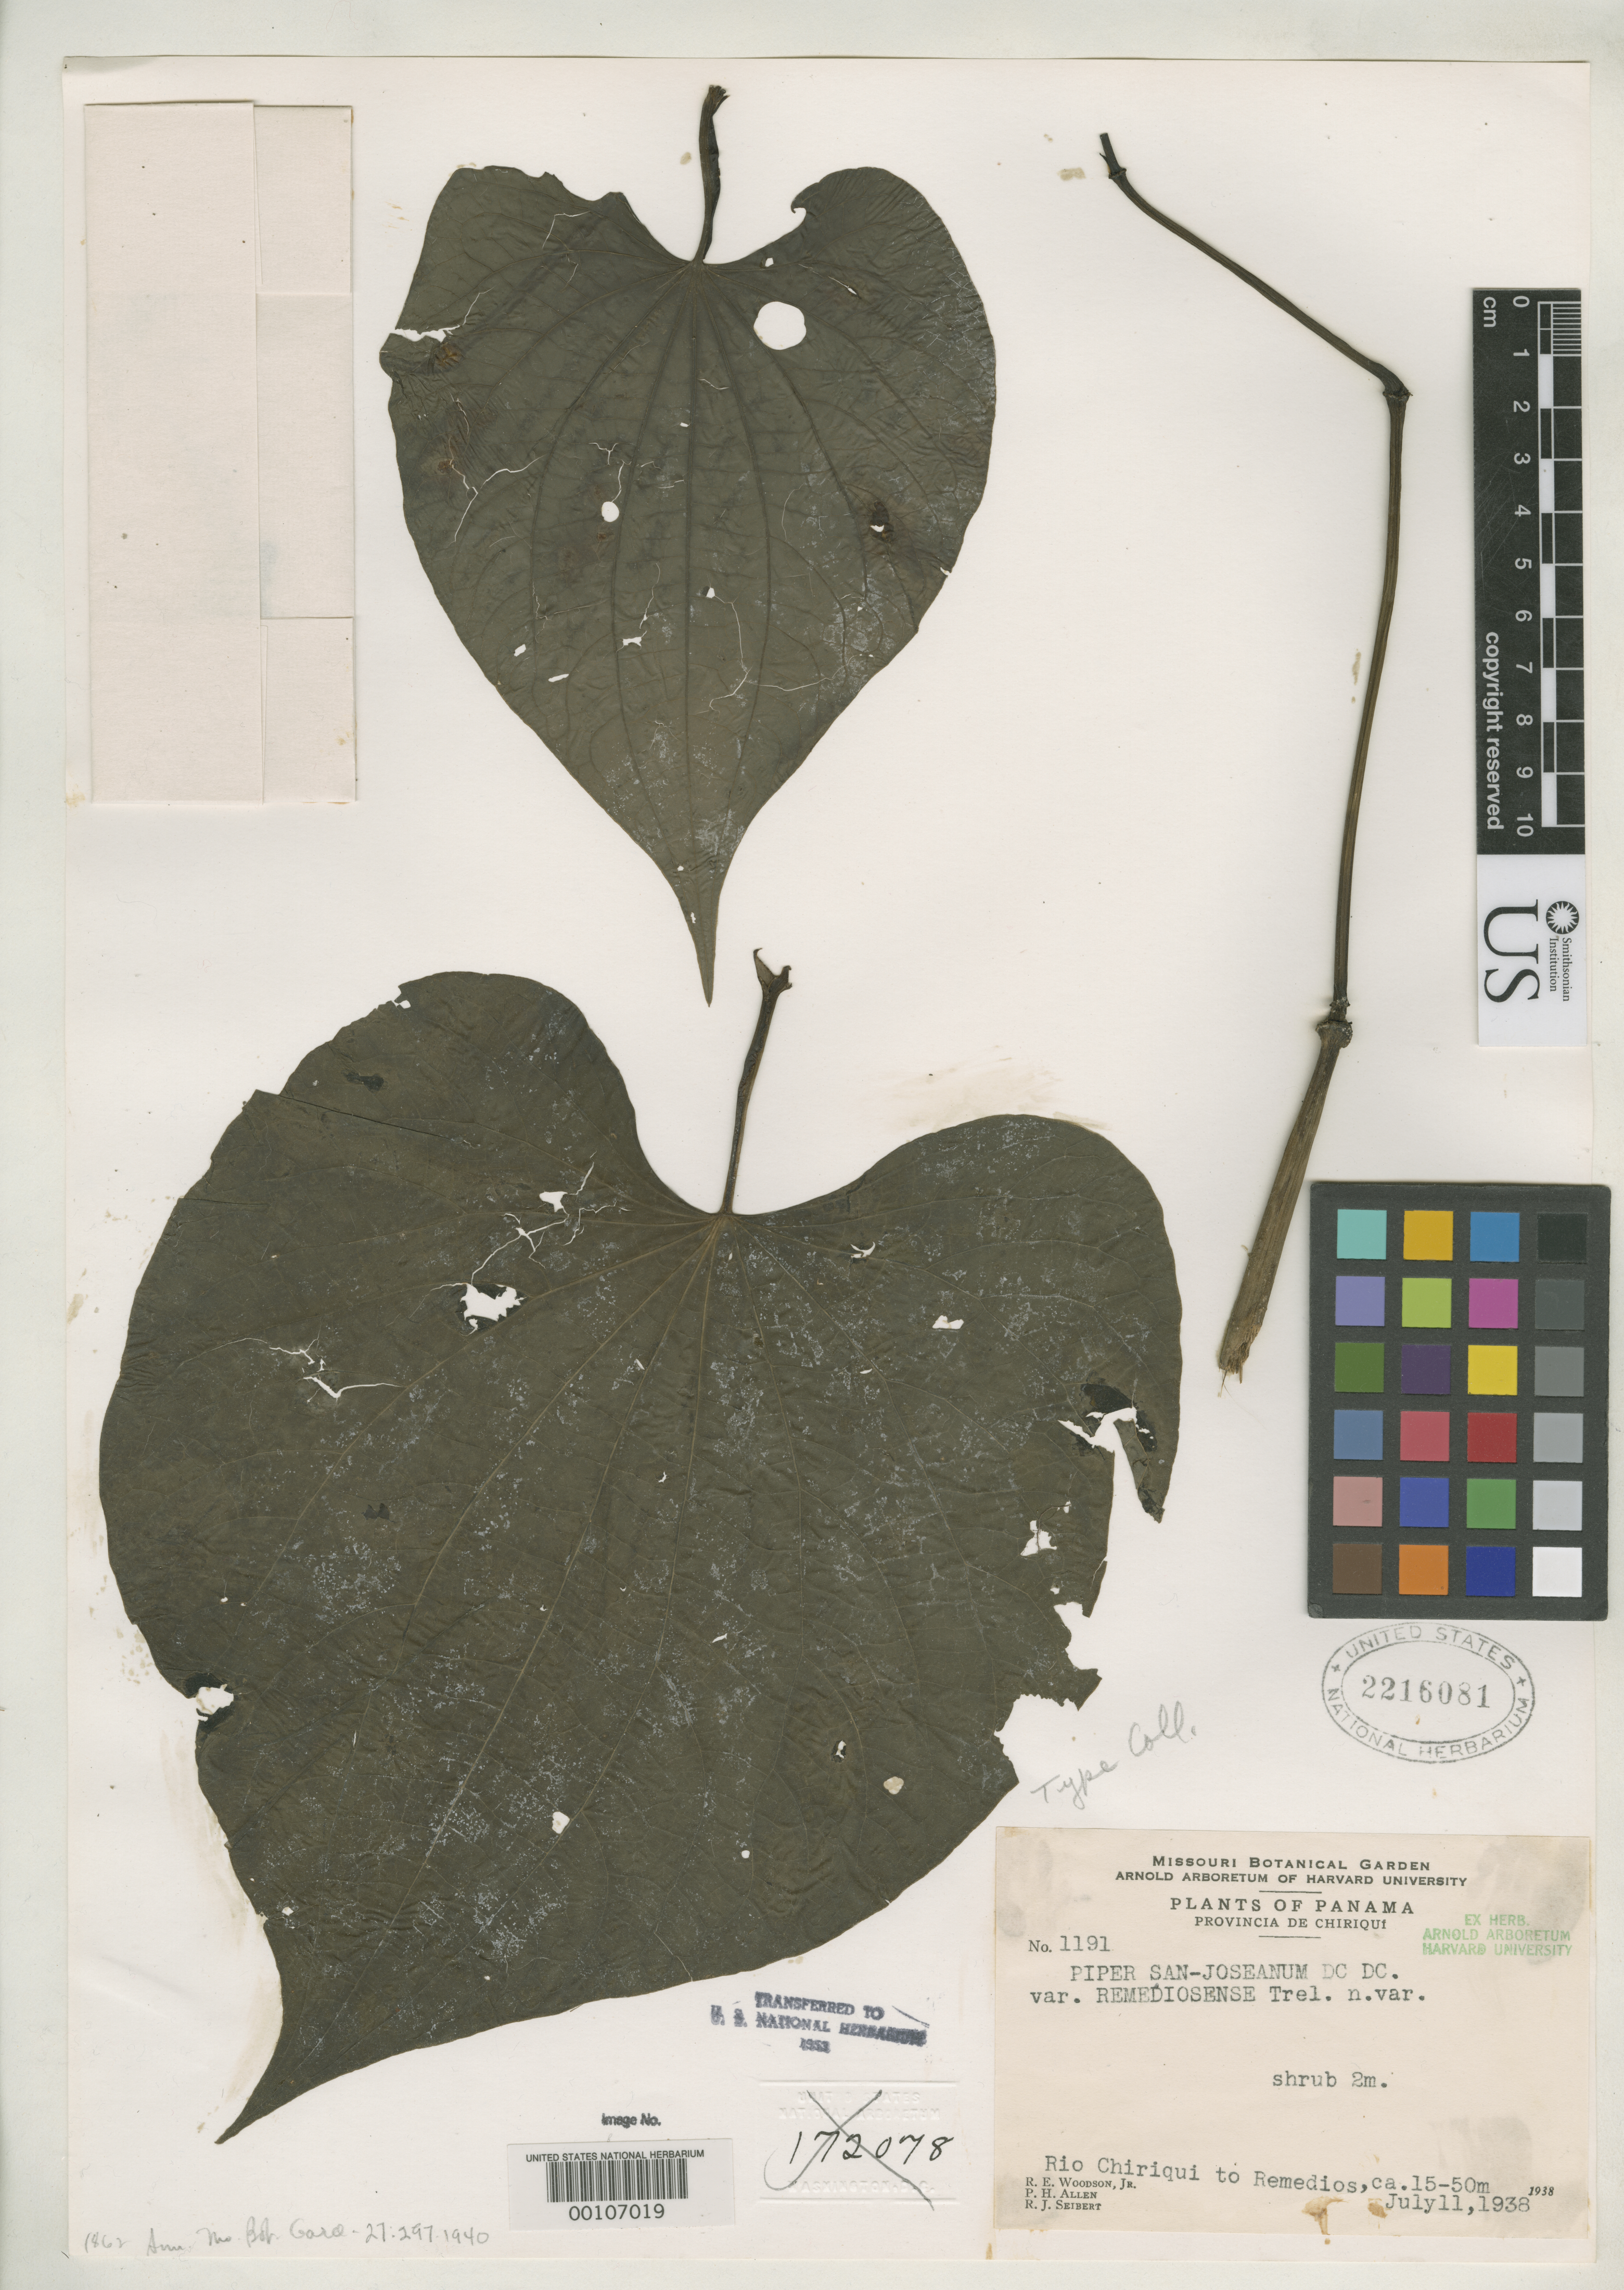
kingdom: Plantae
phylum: Tracheophyta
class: Magnoliopsida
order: Piperales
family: Piperaceae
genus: Piper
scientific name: Piper san-joseanum var. remediosense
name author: Trel. in Woodson & Schery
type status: Isotype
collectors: R. E. Woodson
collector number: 1191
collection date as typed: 11 Jul 1938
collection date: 1938-07-11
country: Panama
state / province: Chiriquí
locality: Rio Chiriqui to Remedios.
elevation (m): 15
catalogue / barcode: US 2216081